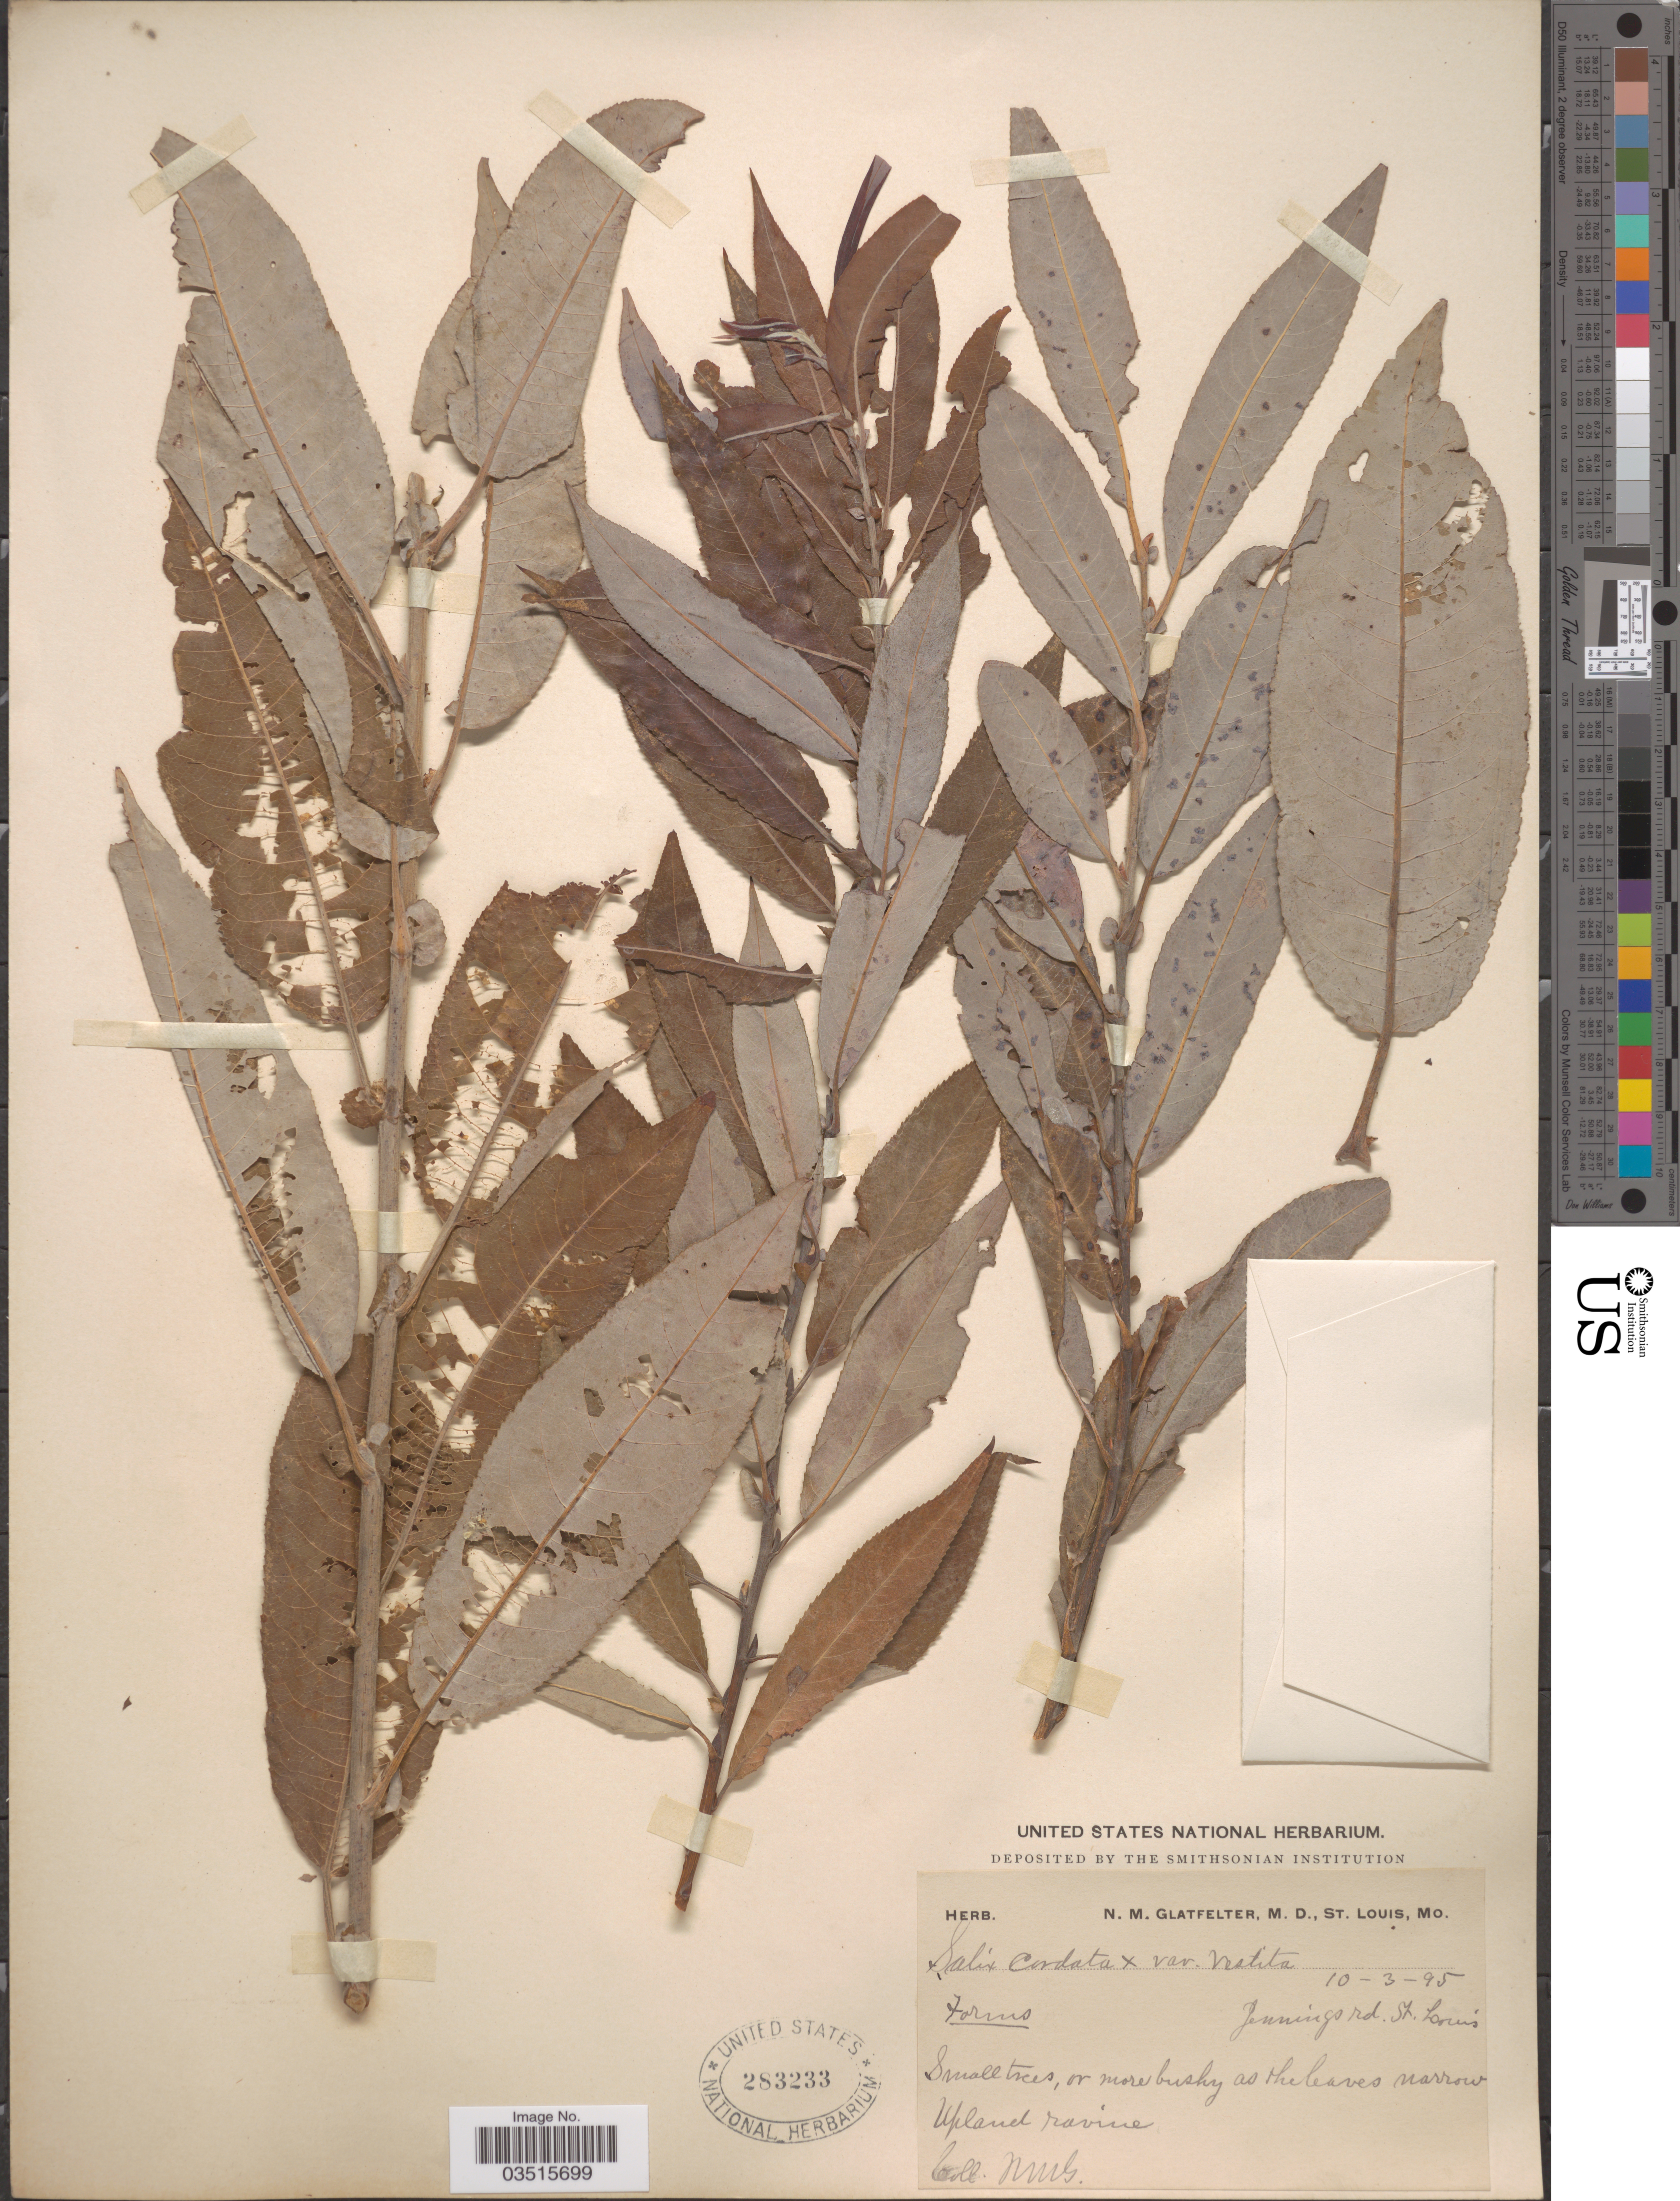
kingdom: Plantae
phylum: Tracheophyta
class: Magnoliopsida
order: Malpighiales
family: Salicaceae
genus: Salix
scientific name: Salix missouriensis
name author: Bebb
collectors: N. M. Glatfelter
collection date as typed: Transcribed d/m/y: 3/10/95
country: United States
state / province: Missouri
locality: Jennings rd. St. Louis.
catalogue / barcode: US 283233